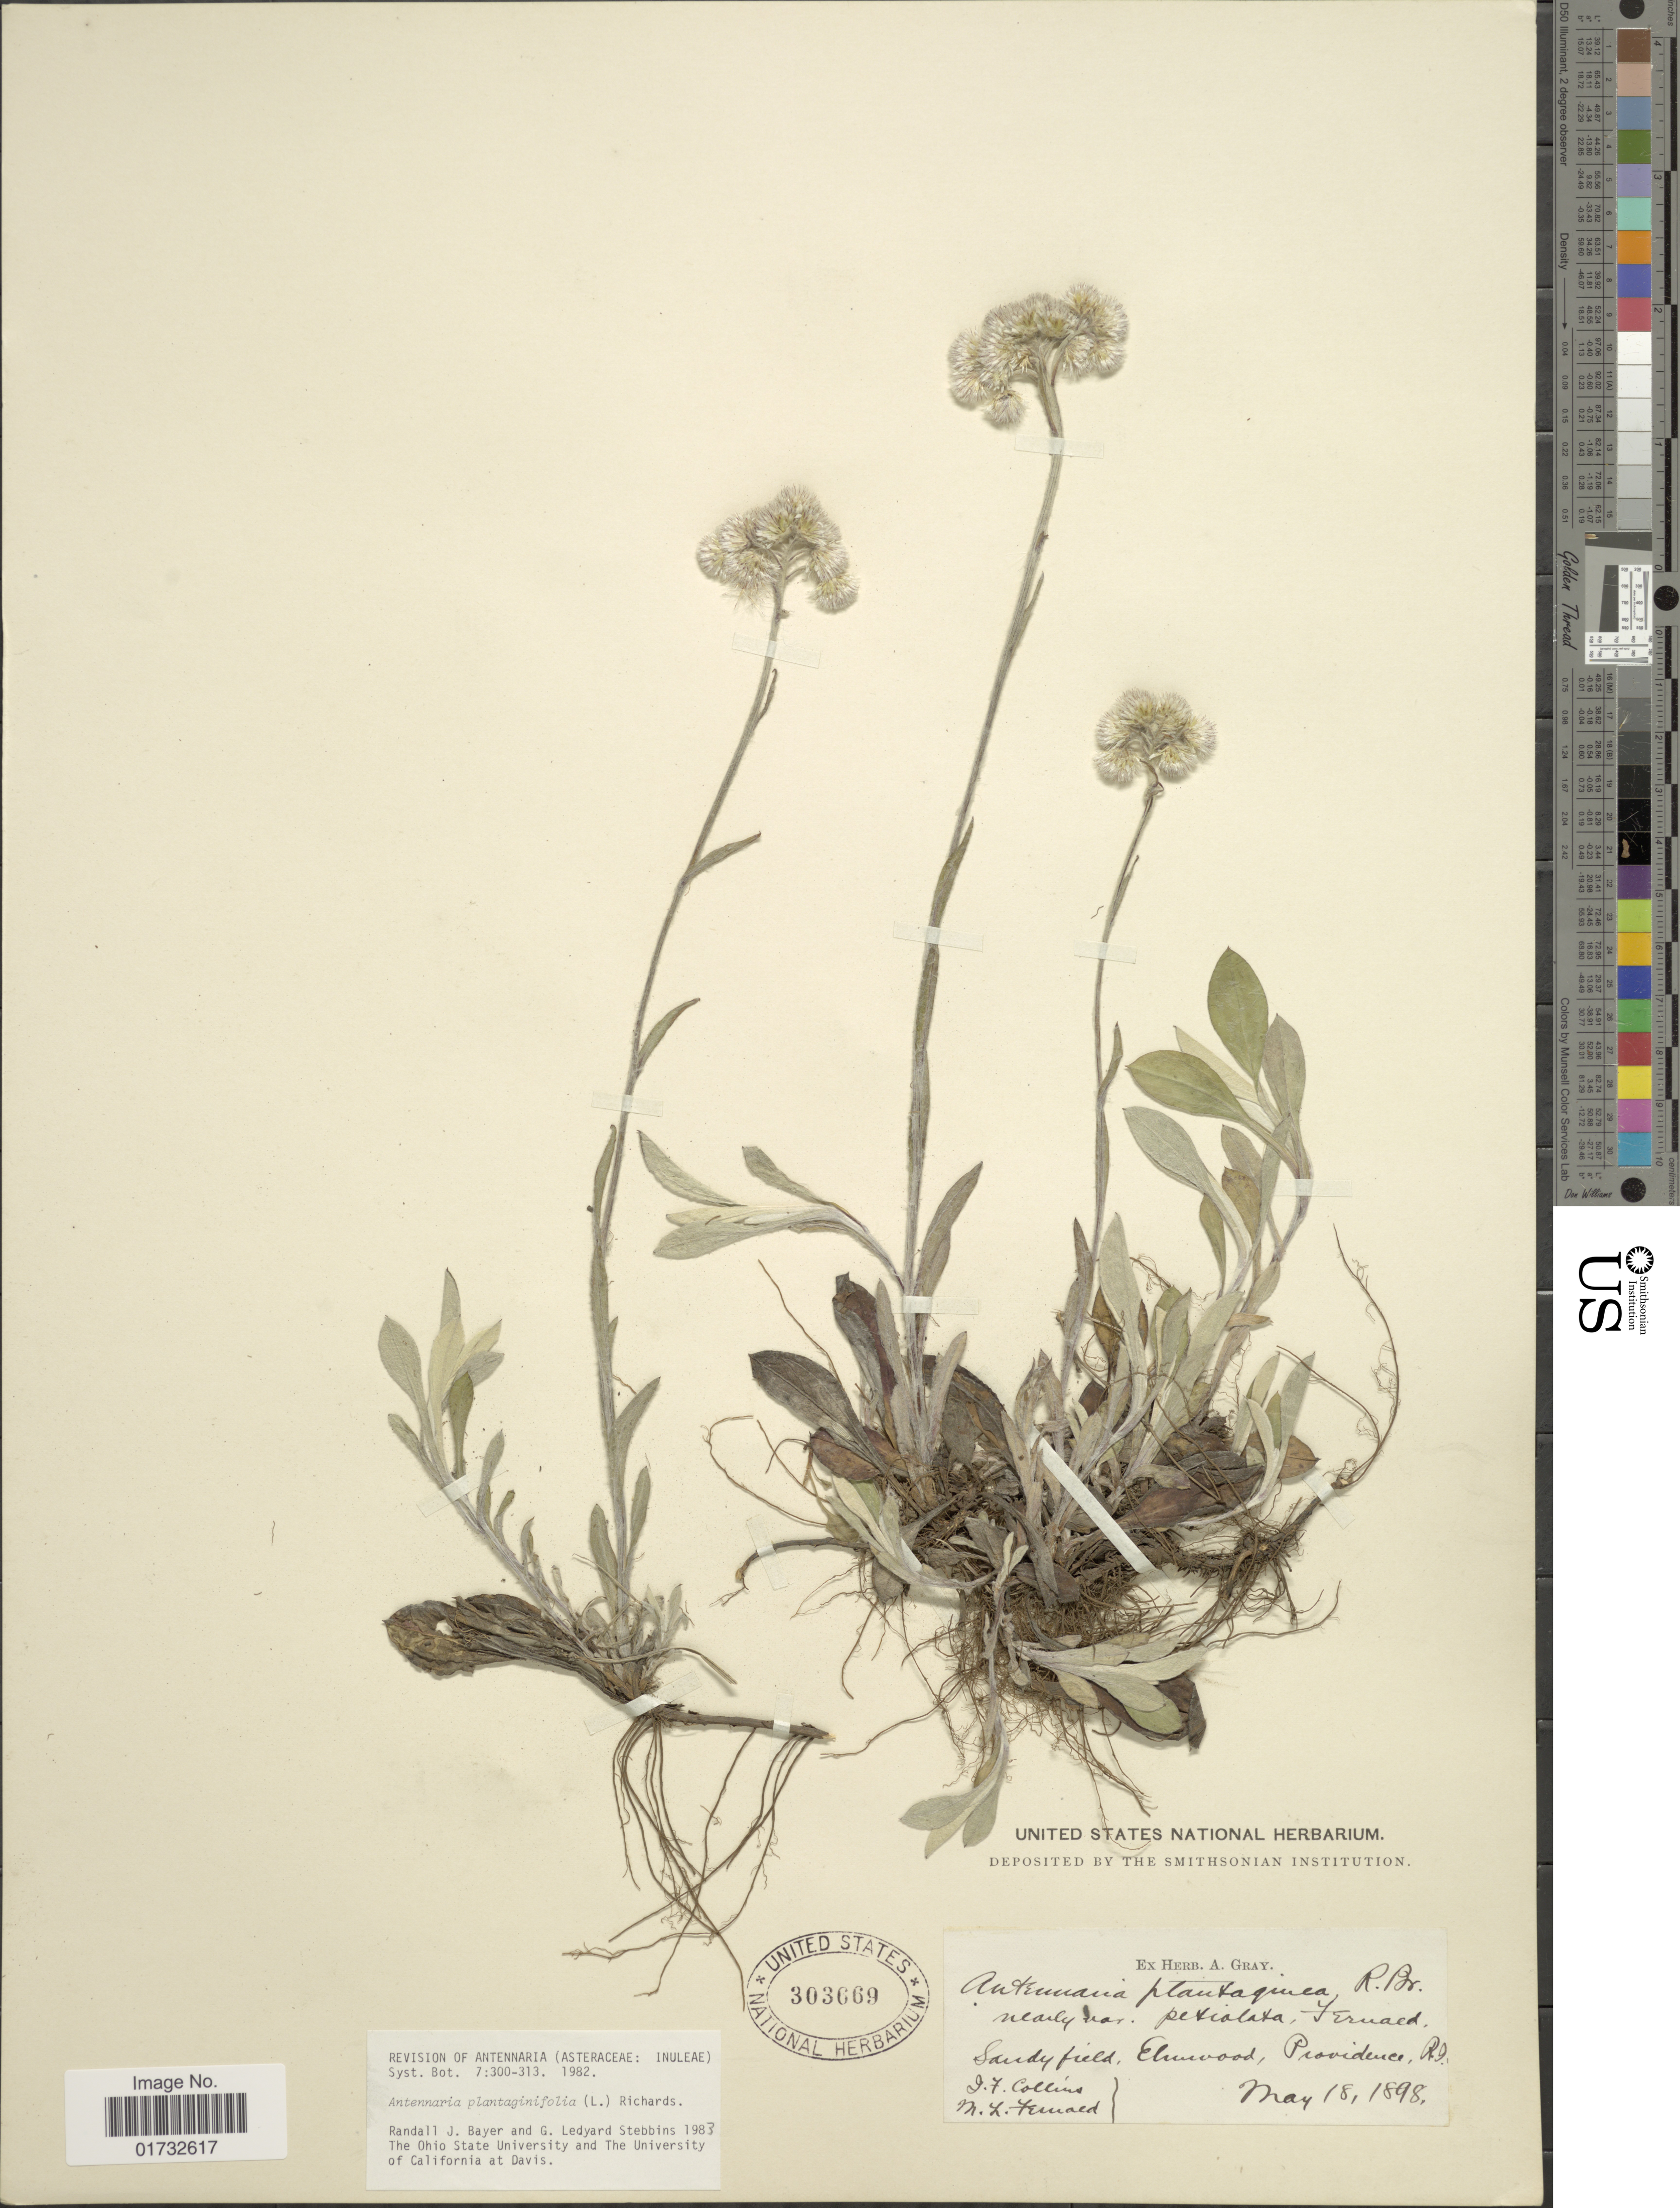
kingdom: Plantae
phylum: Tracheophyta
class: Magnoliopsida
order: Asterales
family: Asteraceae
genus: Antennaria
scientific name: Antennaria plantaginifolia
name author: (L.) Richardson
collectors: J. Collins & M. L. Fernald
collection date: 1898-05-18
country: United States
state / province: Rhode Island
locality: Elmwood, Providence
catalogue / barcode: US 303669